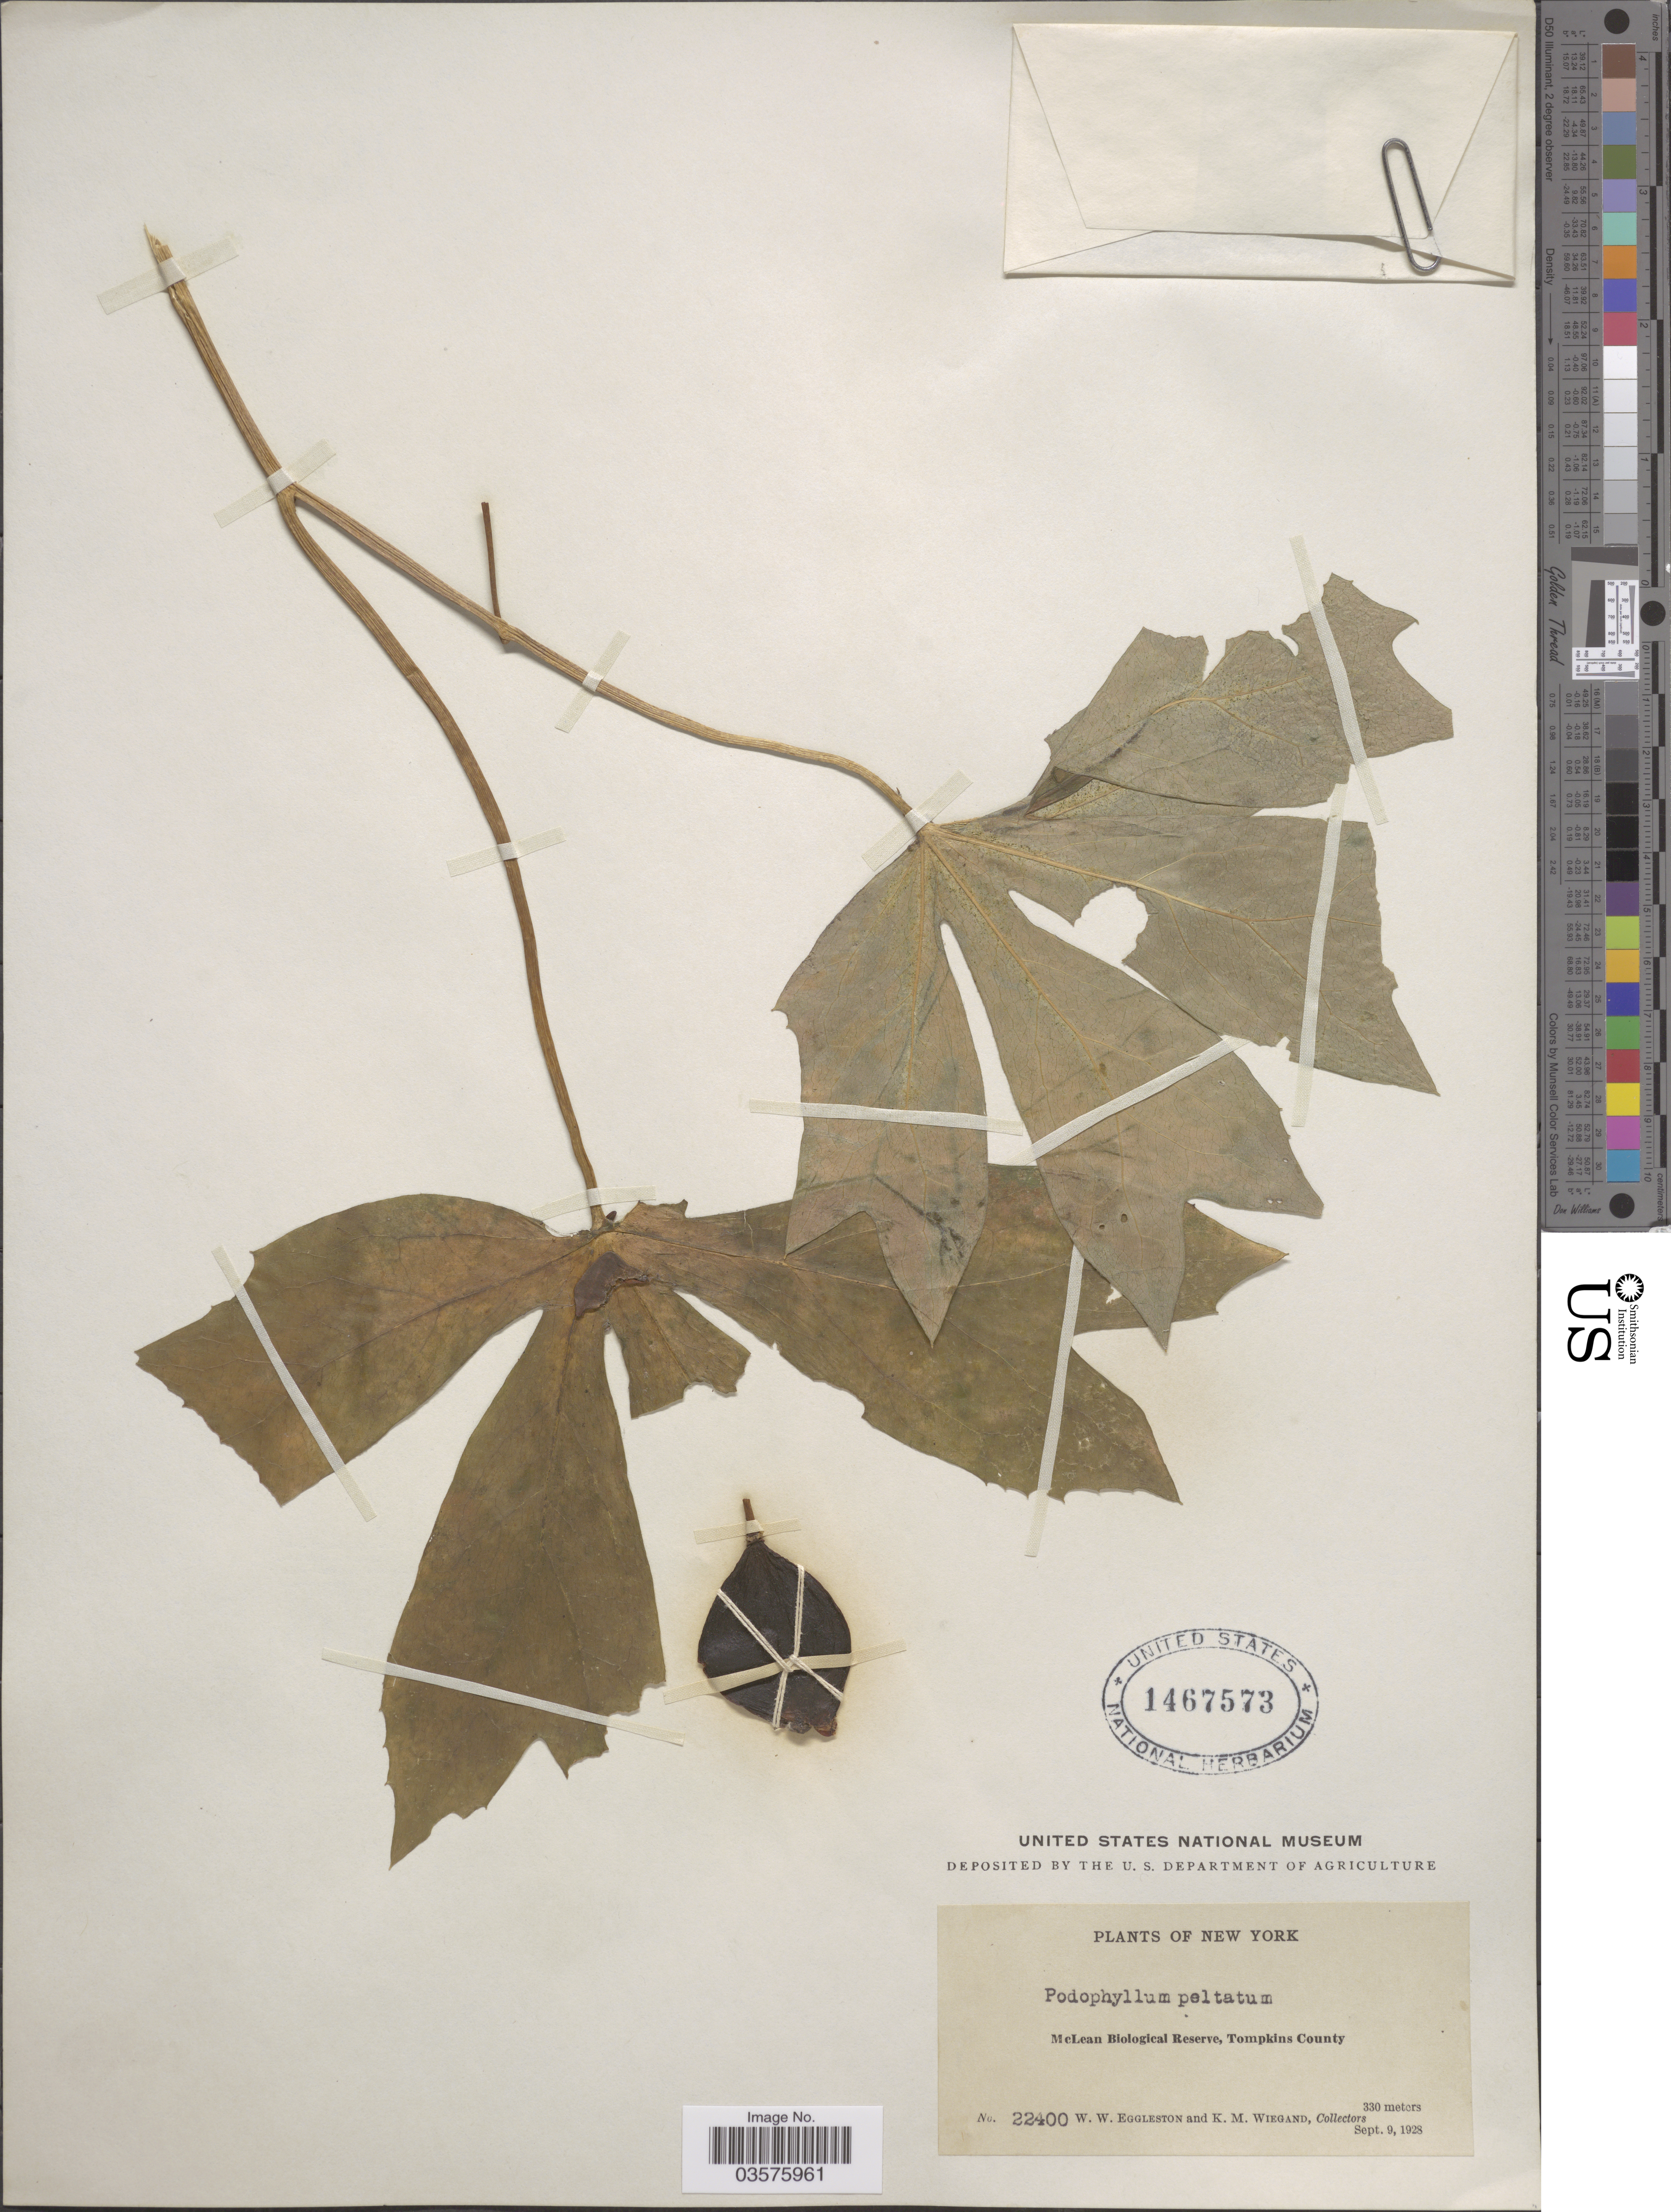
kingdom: Plantae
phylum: Tracheophyta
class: Magnoliopsida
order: Ranunculales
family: Berberidaceae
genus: Podophyllum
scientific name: Podophyllum peltatum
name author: L.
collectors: W. W. Eggleston & K. M. Wiegand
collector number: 22400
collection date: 1928-09-09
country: United States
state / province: New York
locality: McLean Biological Reserve, Tompkins County.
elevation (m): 330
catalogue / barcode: US 1467573